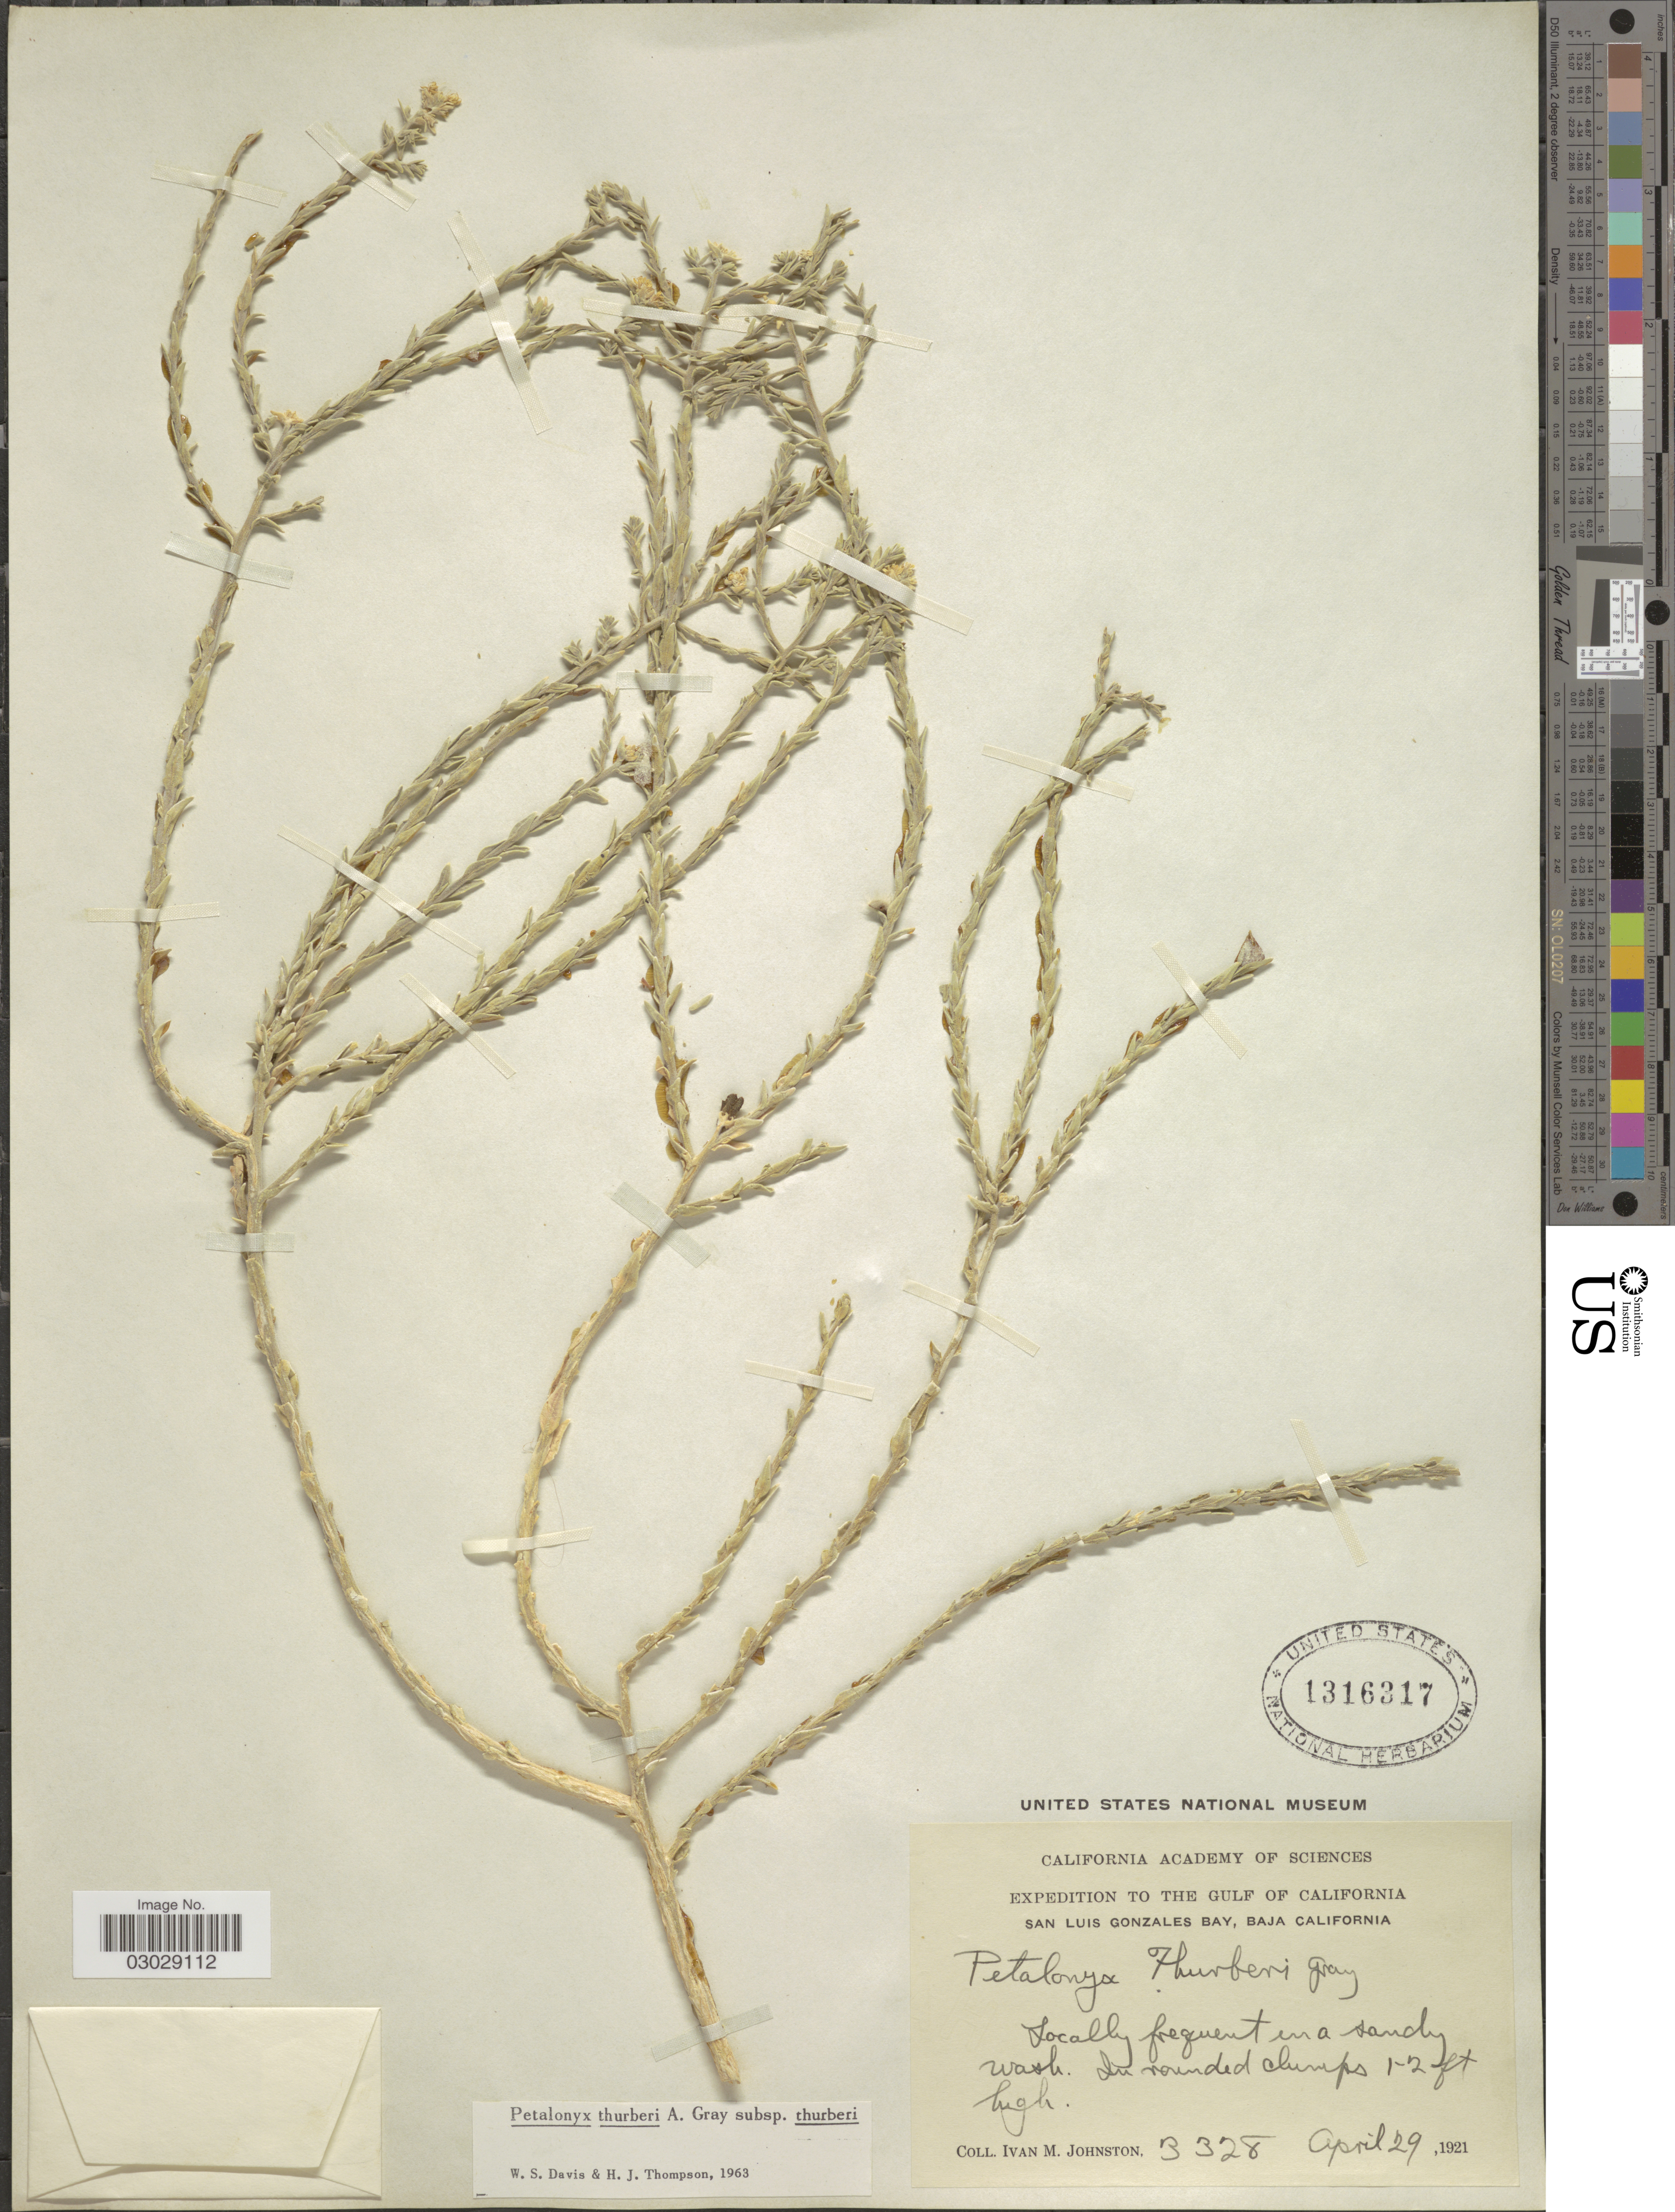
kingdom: Plantae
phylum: Tracheophyta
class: Magnoliopsida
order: Cornales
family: Loasaceae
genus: Petalonyx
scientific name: Petalonyx thurberi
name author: A. Gray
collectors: I.M. Johnston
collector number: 3328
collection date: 1921-04-29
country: Mexico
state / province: Baja California Norte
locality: Gulf of California. San Luis Gonzales Bay.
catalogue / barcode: US 1316317